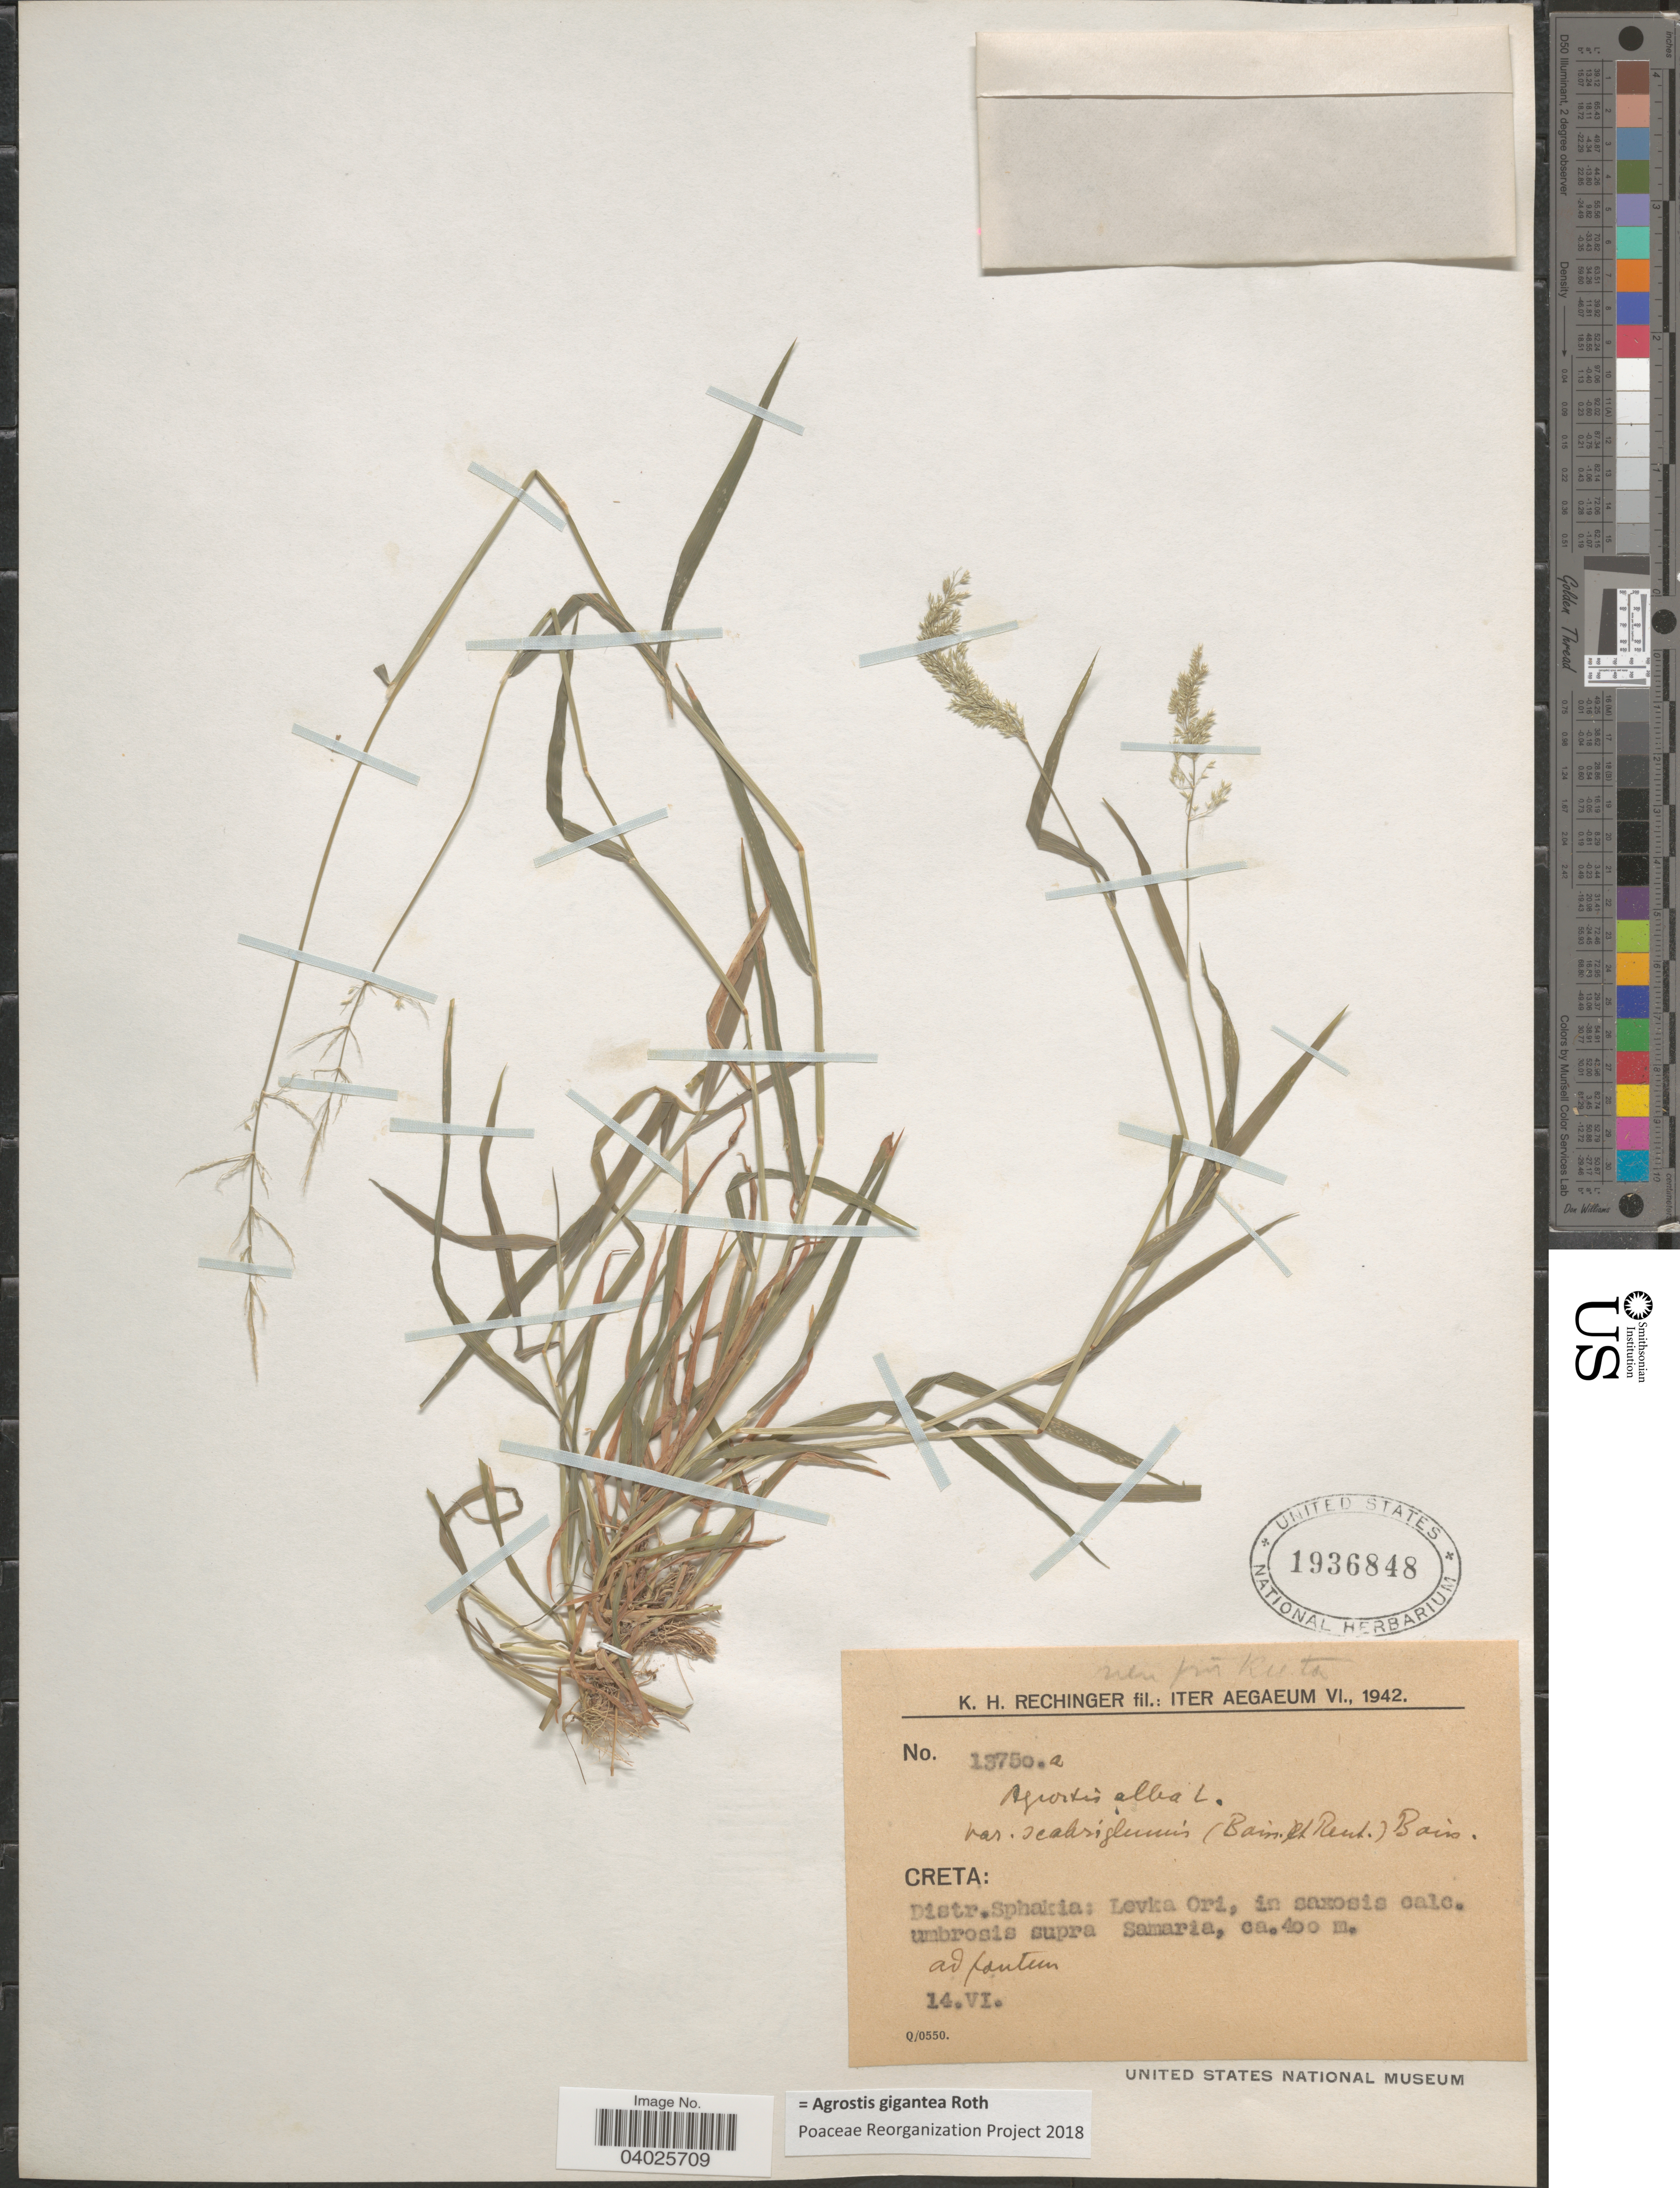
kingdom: Plantae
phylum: Tracheophyta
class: Liliopsida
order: Poales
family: Poaceae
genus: Agrostis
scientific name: Agrostis gigantea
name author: Roth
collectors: K. H. Rechinger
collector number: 13750a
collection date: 1942-06-14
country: Greece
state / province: Crete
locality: Iter Aegaeum. Creta: Distr. Sphakia: Levka Ori, in saxosis calc. umbrosis supra Samaria, ad fontem.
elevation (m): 400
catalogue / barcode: US 1936848